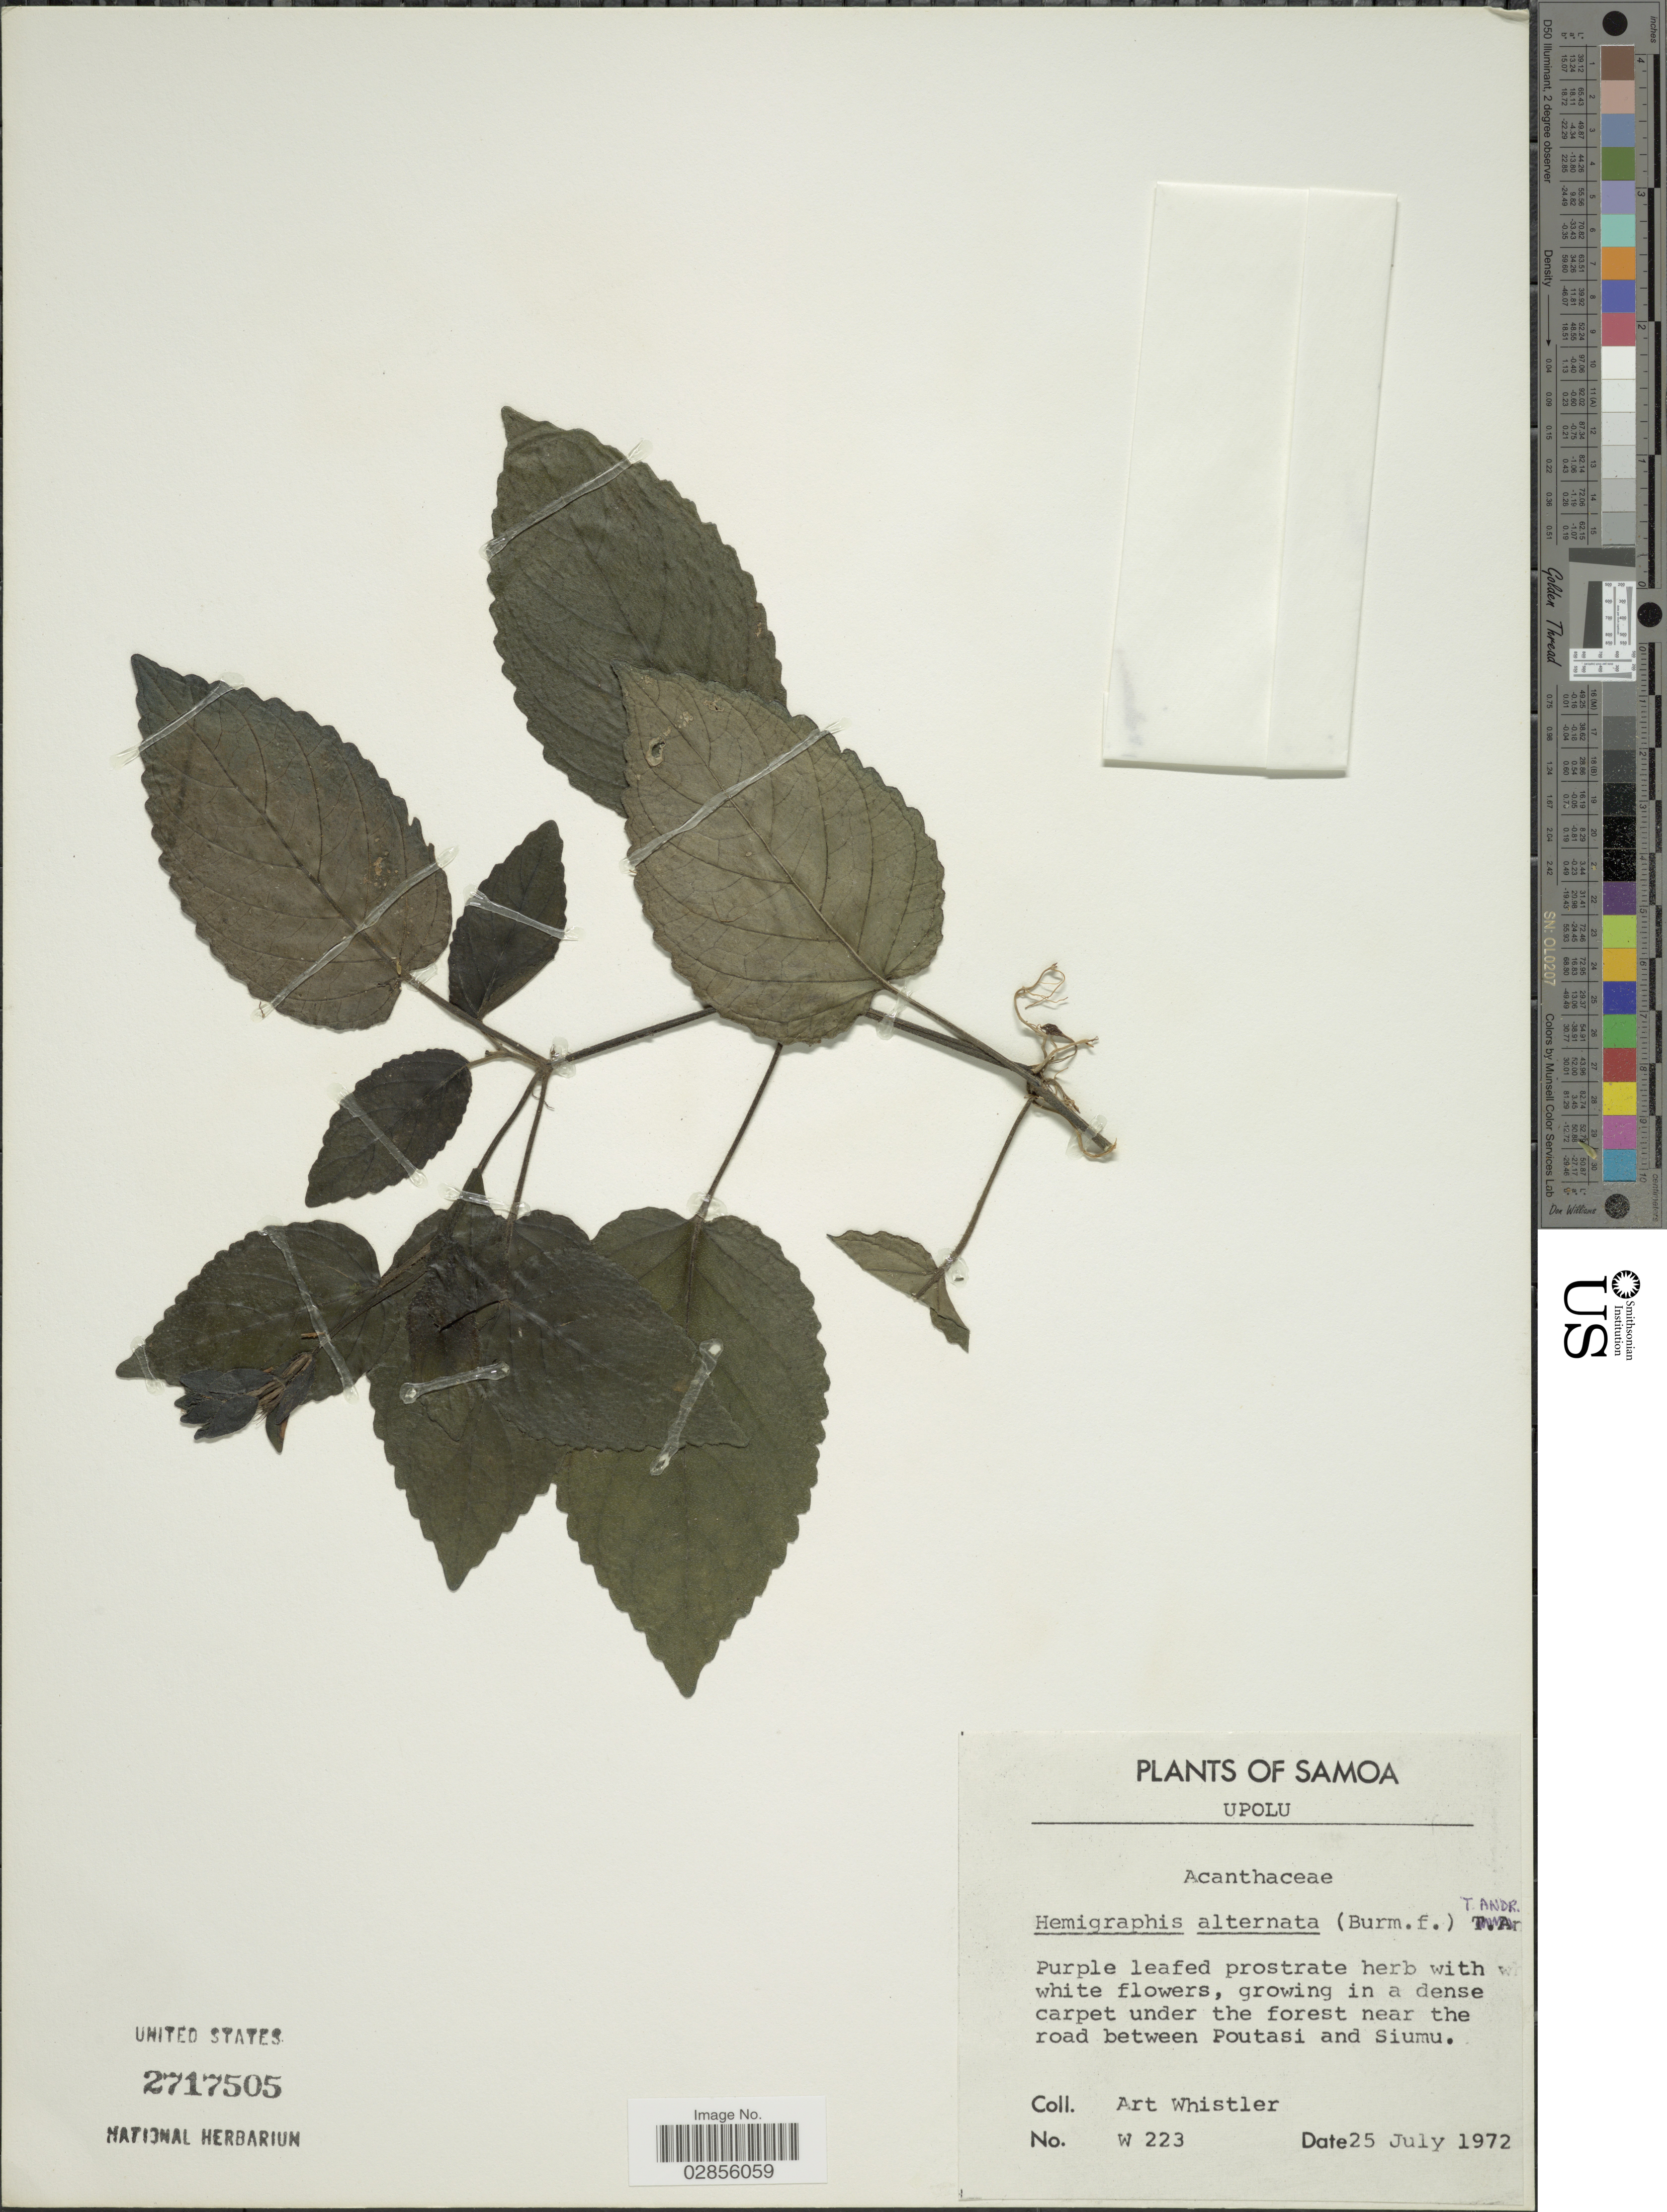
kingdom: Plantae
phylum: Tracheophyta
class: Magnoliopsida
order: Lamiales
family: Acanthaceae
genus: Strobilanthes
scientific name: Strobilanthes alternata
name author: (Burm. f.) Moylan ex J.R.I. Wood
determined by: Wagner, W. L., (BOT), Smithsonian Institution - National Museum of Natural History (UNITED STATES)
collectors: A. Whistler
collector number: W223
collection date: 1972-07-25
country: Samoa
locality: Samoa. Upolu. Under the forest near the road between Poutasi and Siumu.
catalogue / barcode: US 2717505